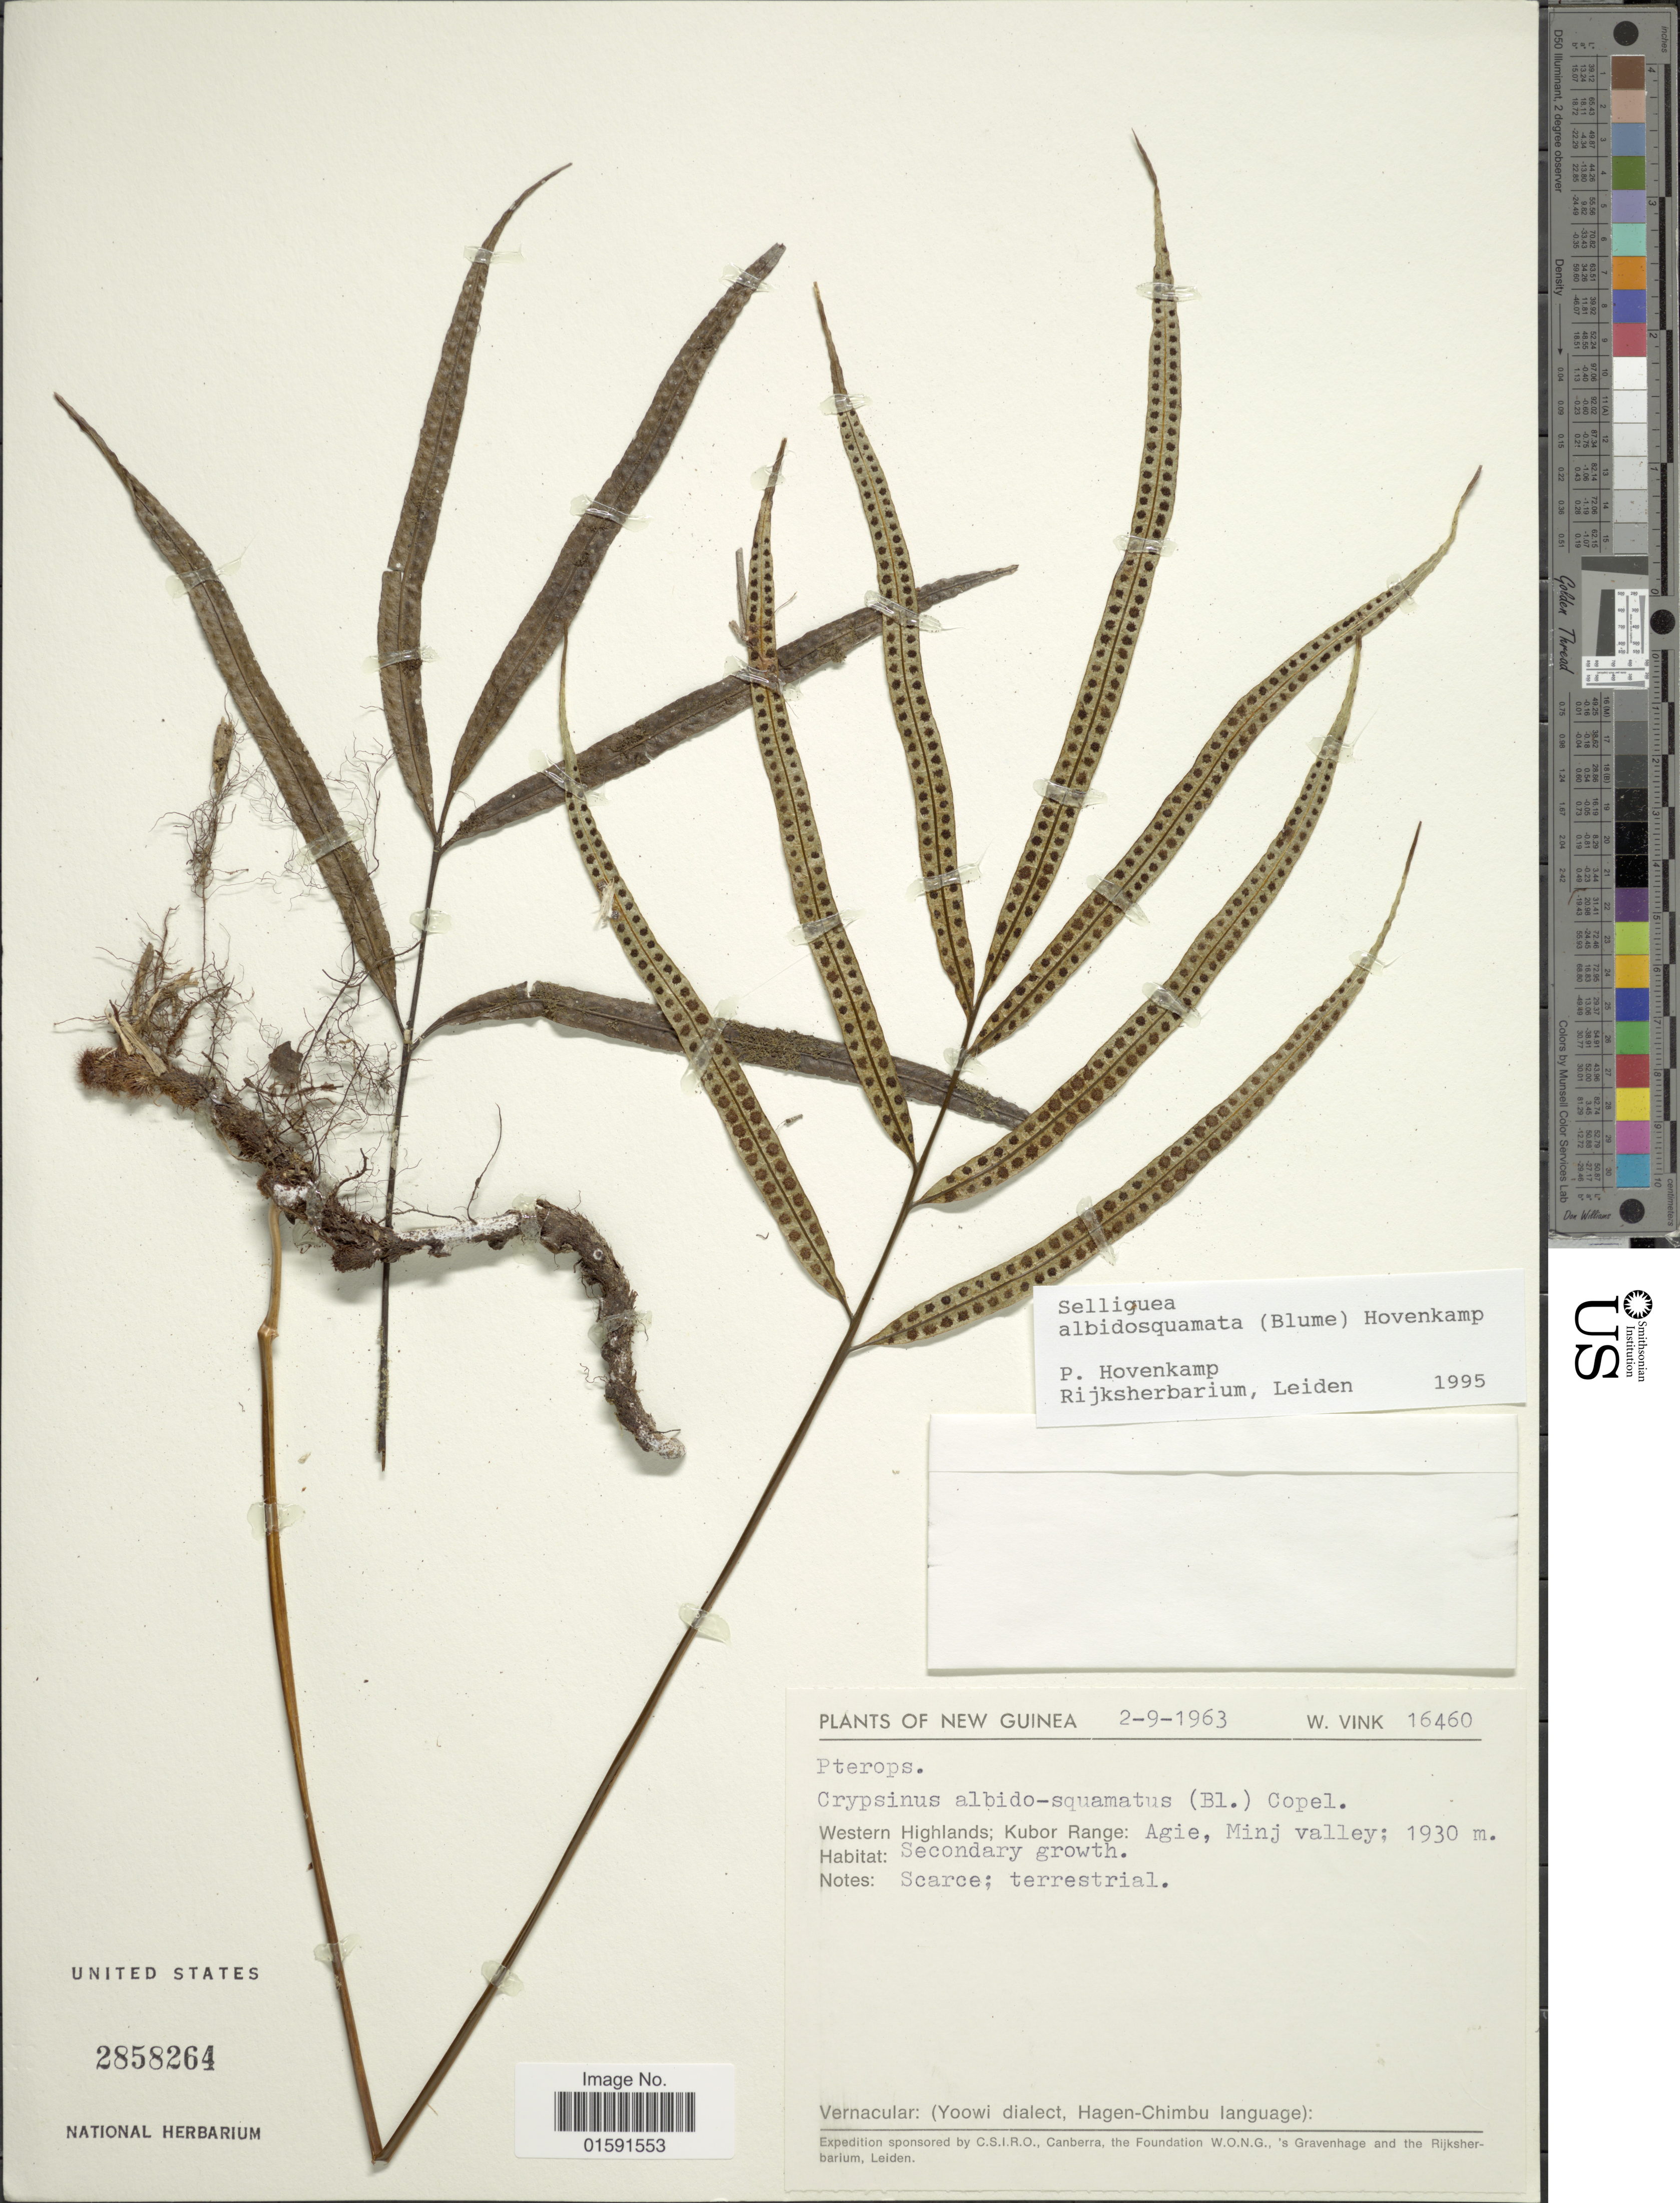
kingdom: Plantae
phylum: Tracheophyta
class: Polypodiopsida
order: Polypodiales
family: Polypodiaceae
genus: Selliguea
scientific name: Selliguea albidosquamata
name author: (Blume) Parris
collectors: W. Vink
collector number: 16460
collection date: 1963-09-02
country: Papua New Guinea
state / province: Western Highlands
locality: New Guinea, Kubor Range: Agie, Minj Valley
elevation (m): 1930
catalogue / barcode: US 2858264